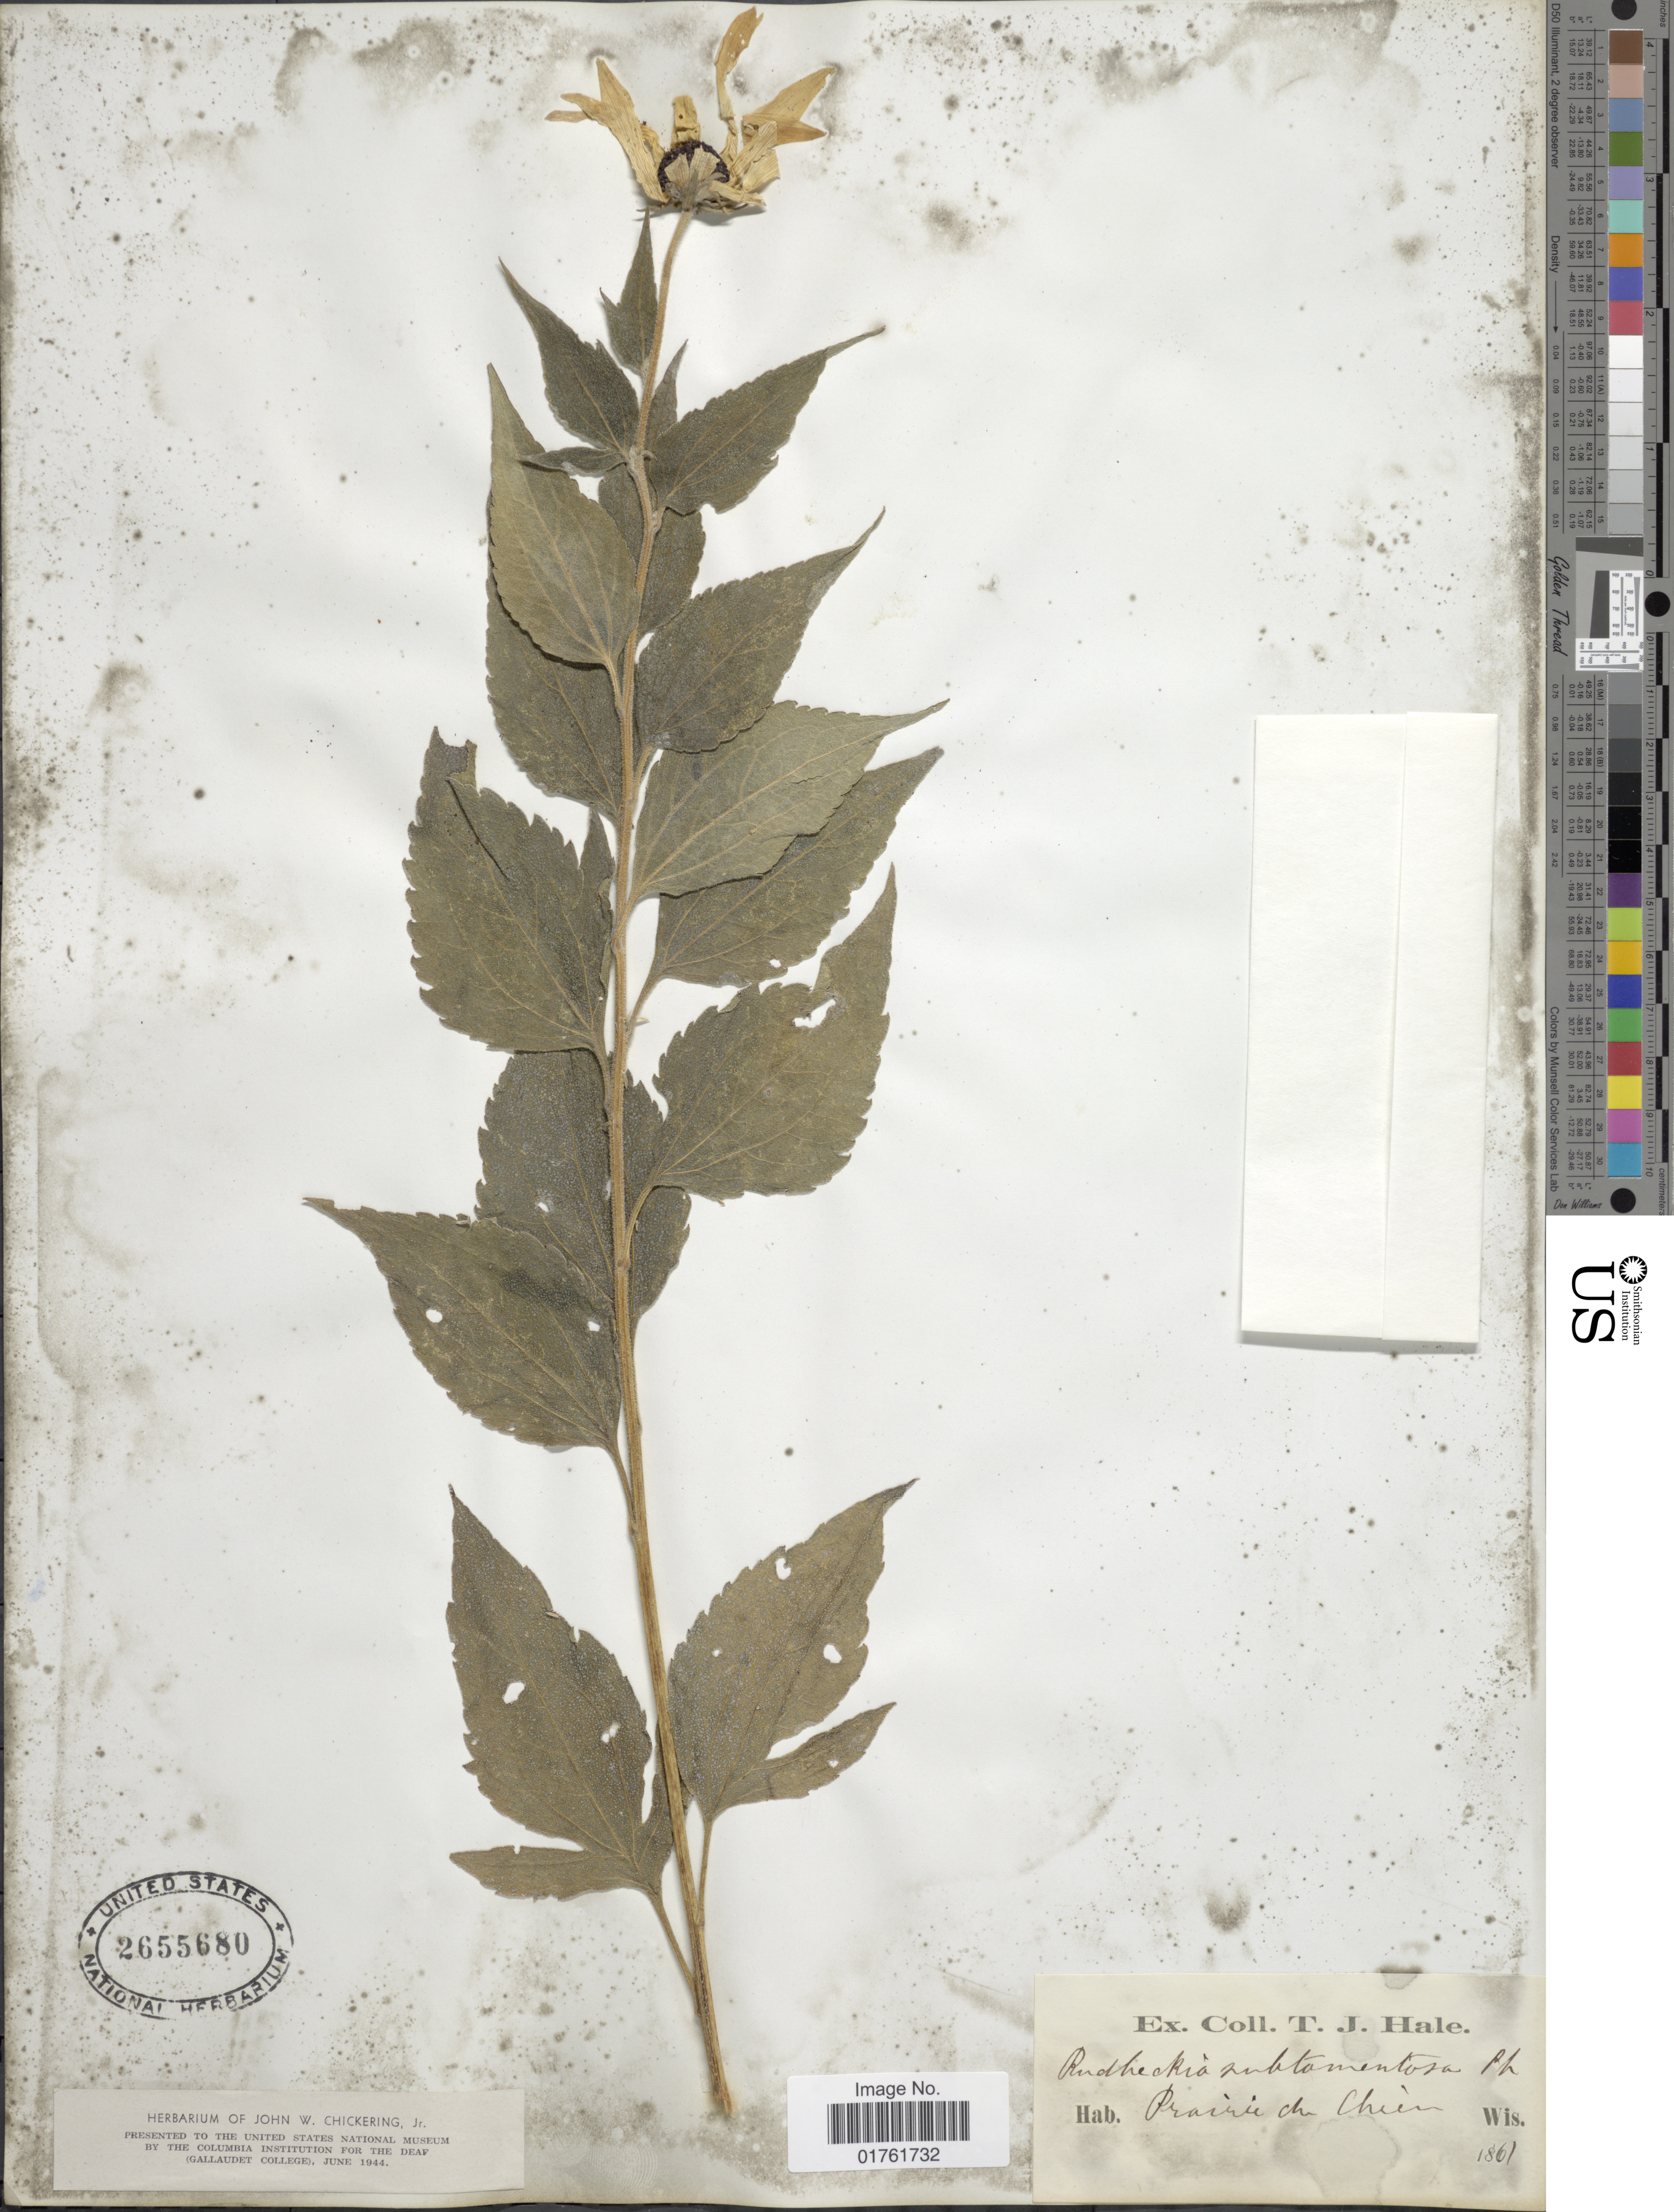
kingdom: Plantae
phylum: Tracheophyta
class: Magnoliopsida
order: Asterales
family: Asteraceae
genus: Rudbeckia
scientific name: Rudbeckia subtomentosa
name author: Pursh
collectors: T. Hale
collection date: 1861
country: United States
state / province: Wisconsin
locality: Prairie du Chien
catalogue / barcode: US 2655680